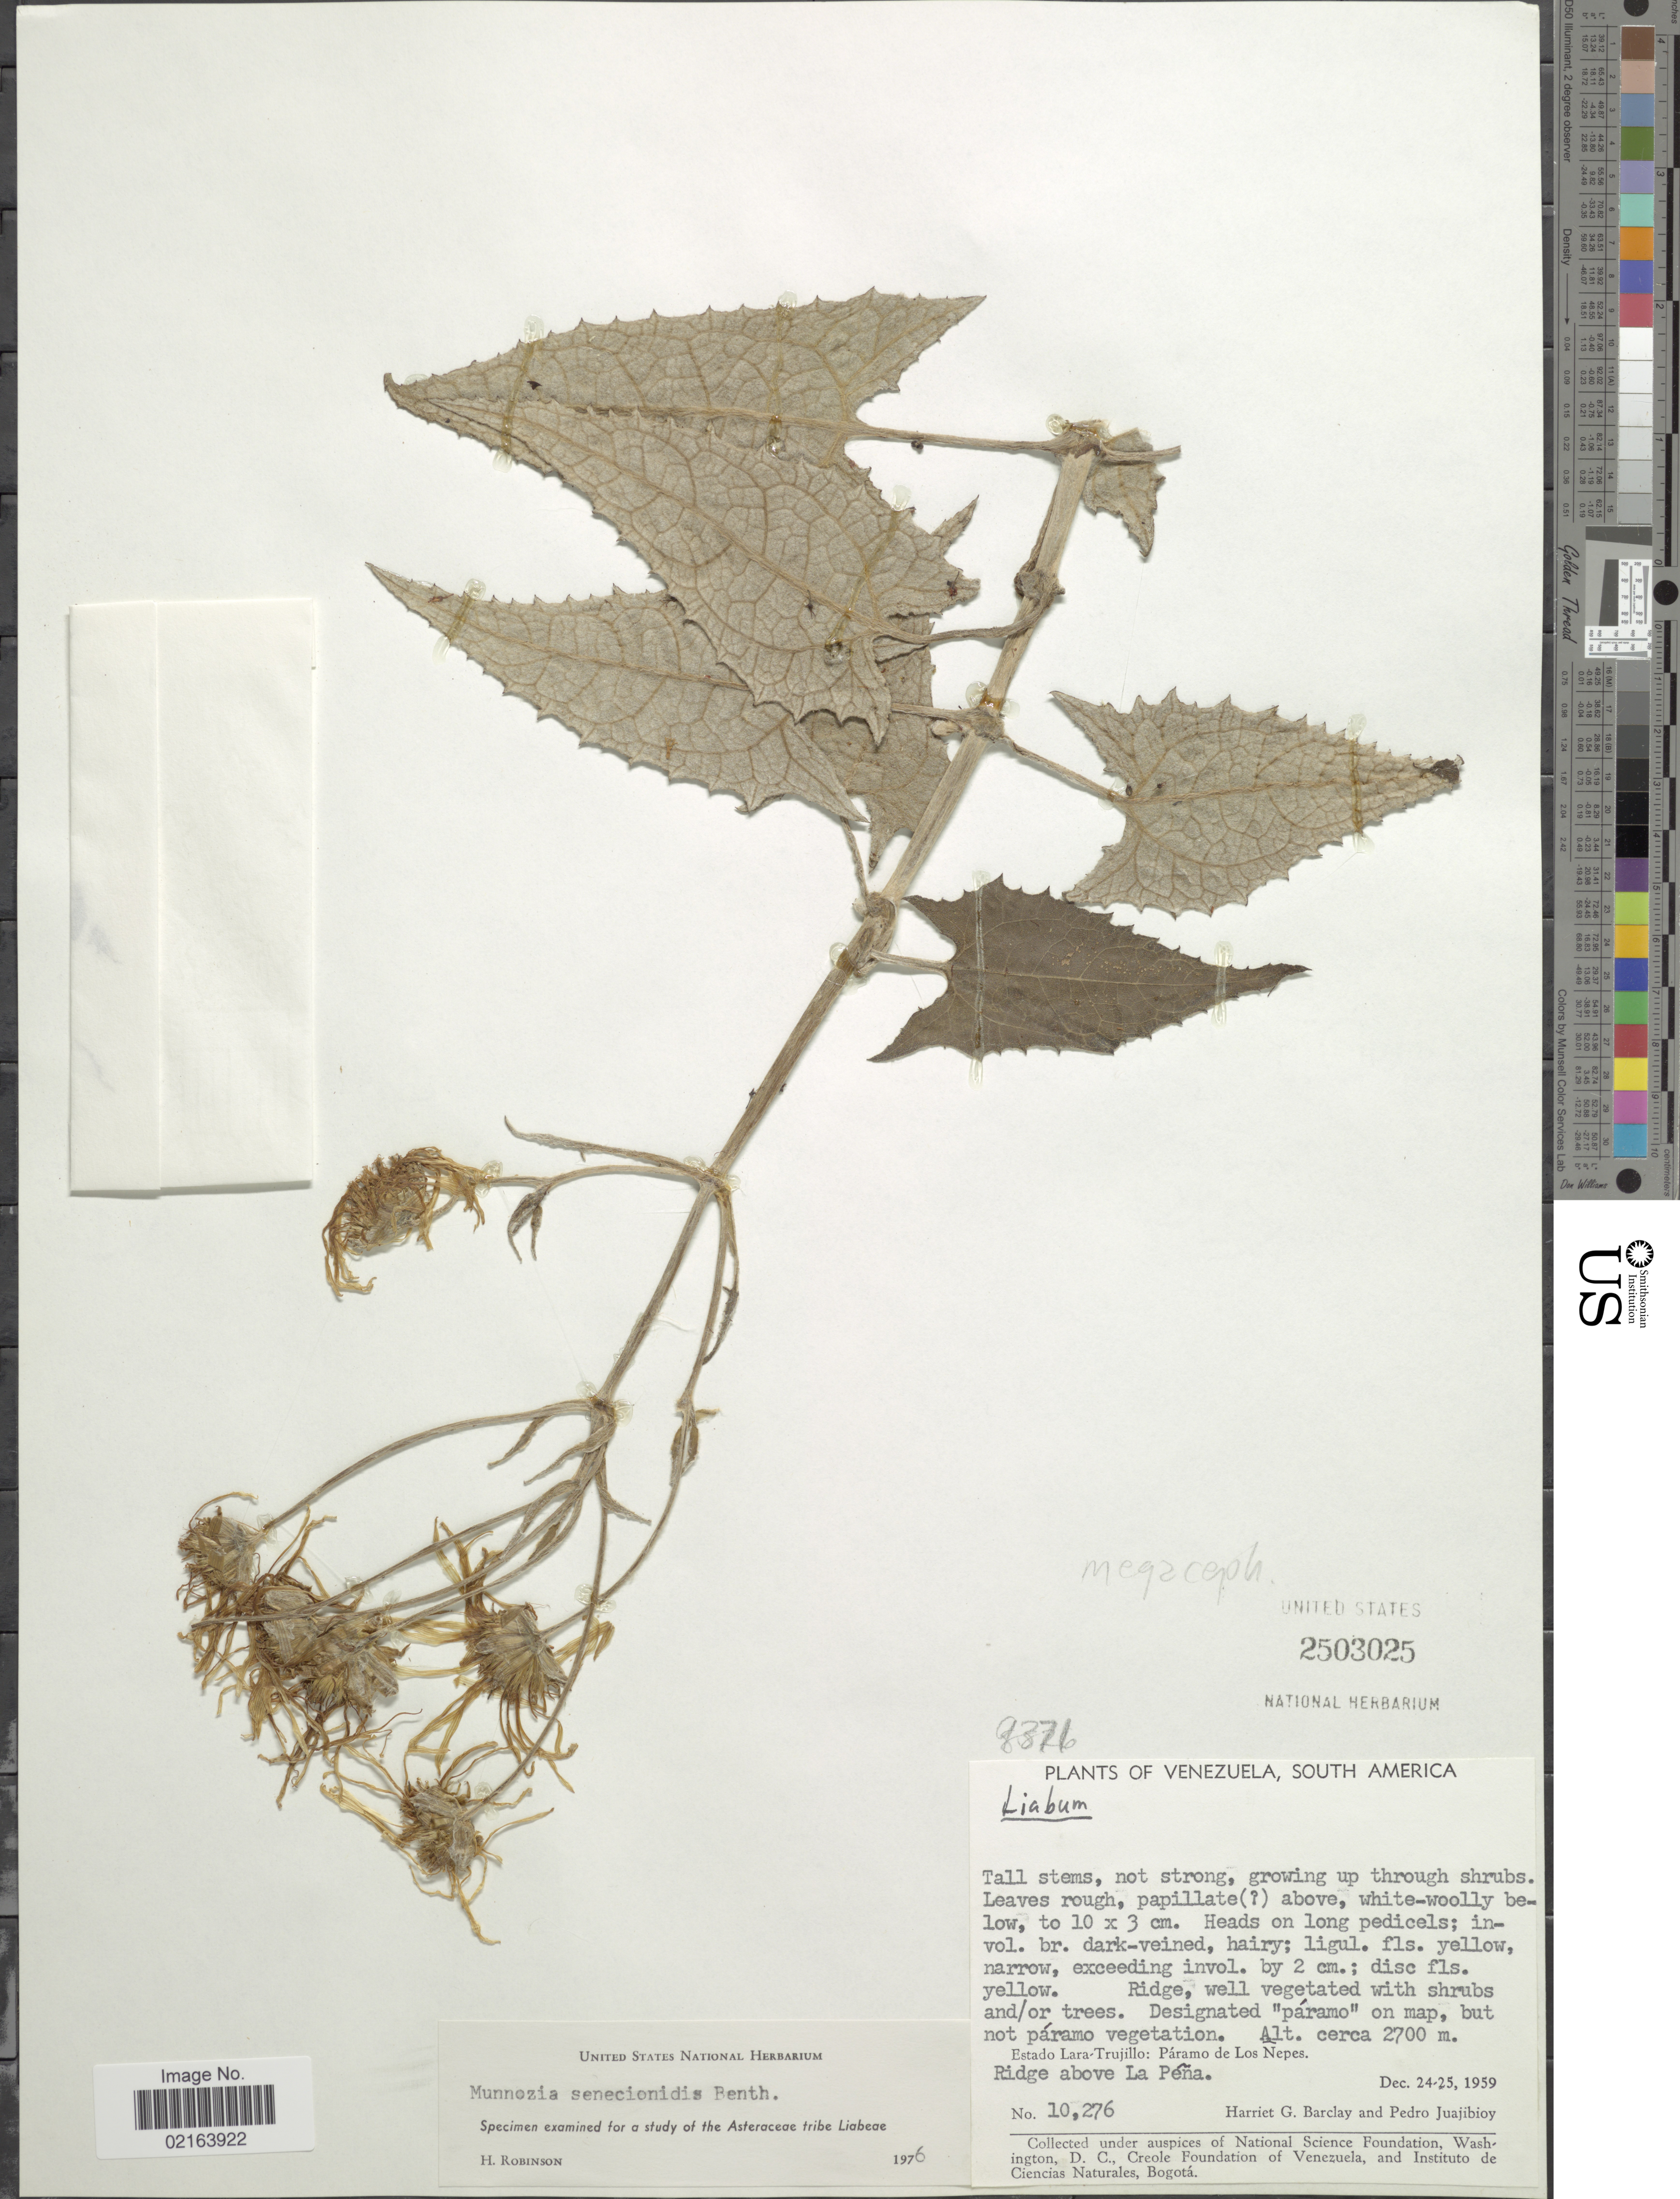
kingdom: Plantae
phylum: Tracheophyta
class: Magnoliopsida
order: Asterales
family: Asteraceae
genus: Munnozia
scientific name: Munnozia senecionidis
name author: Benth.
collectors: H. G. Barclay & P. Juajibioy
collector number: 10276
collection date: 1959-12-24/1959-12-25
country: Venezuela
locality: Estado Lara-Trujillo: Paramo de Los Nepes, Ridge above La Pena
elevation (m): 2700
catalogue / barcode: US 2503025